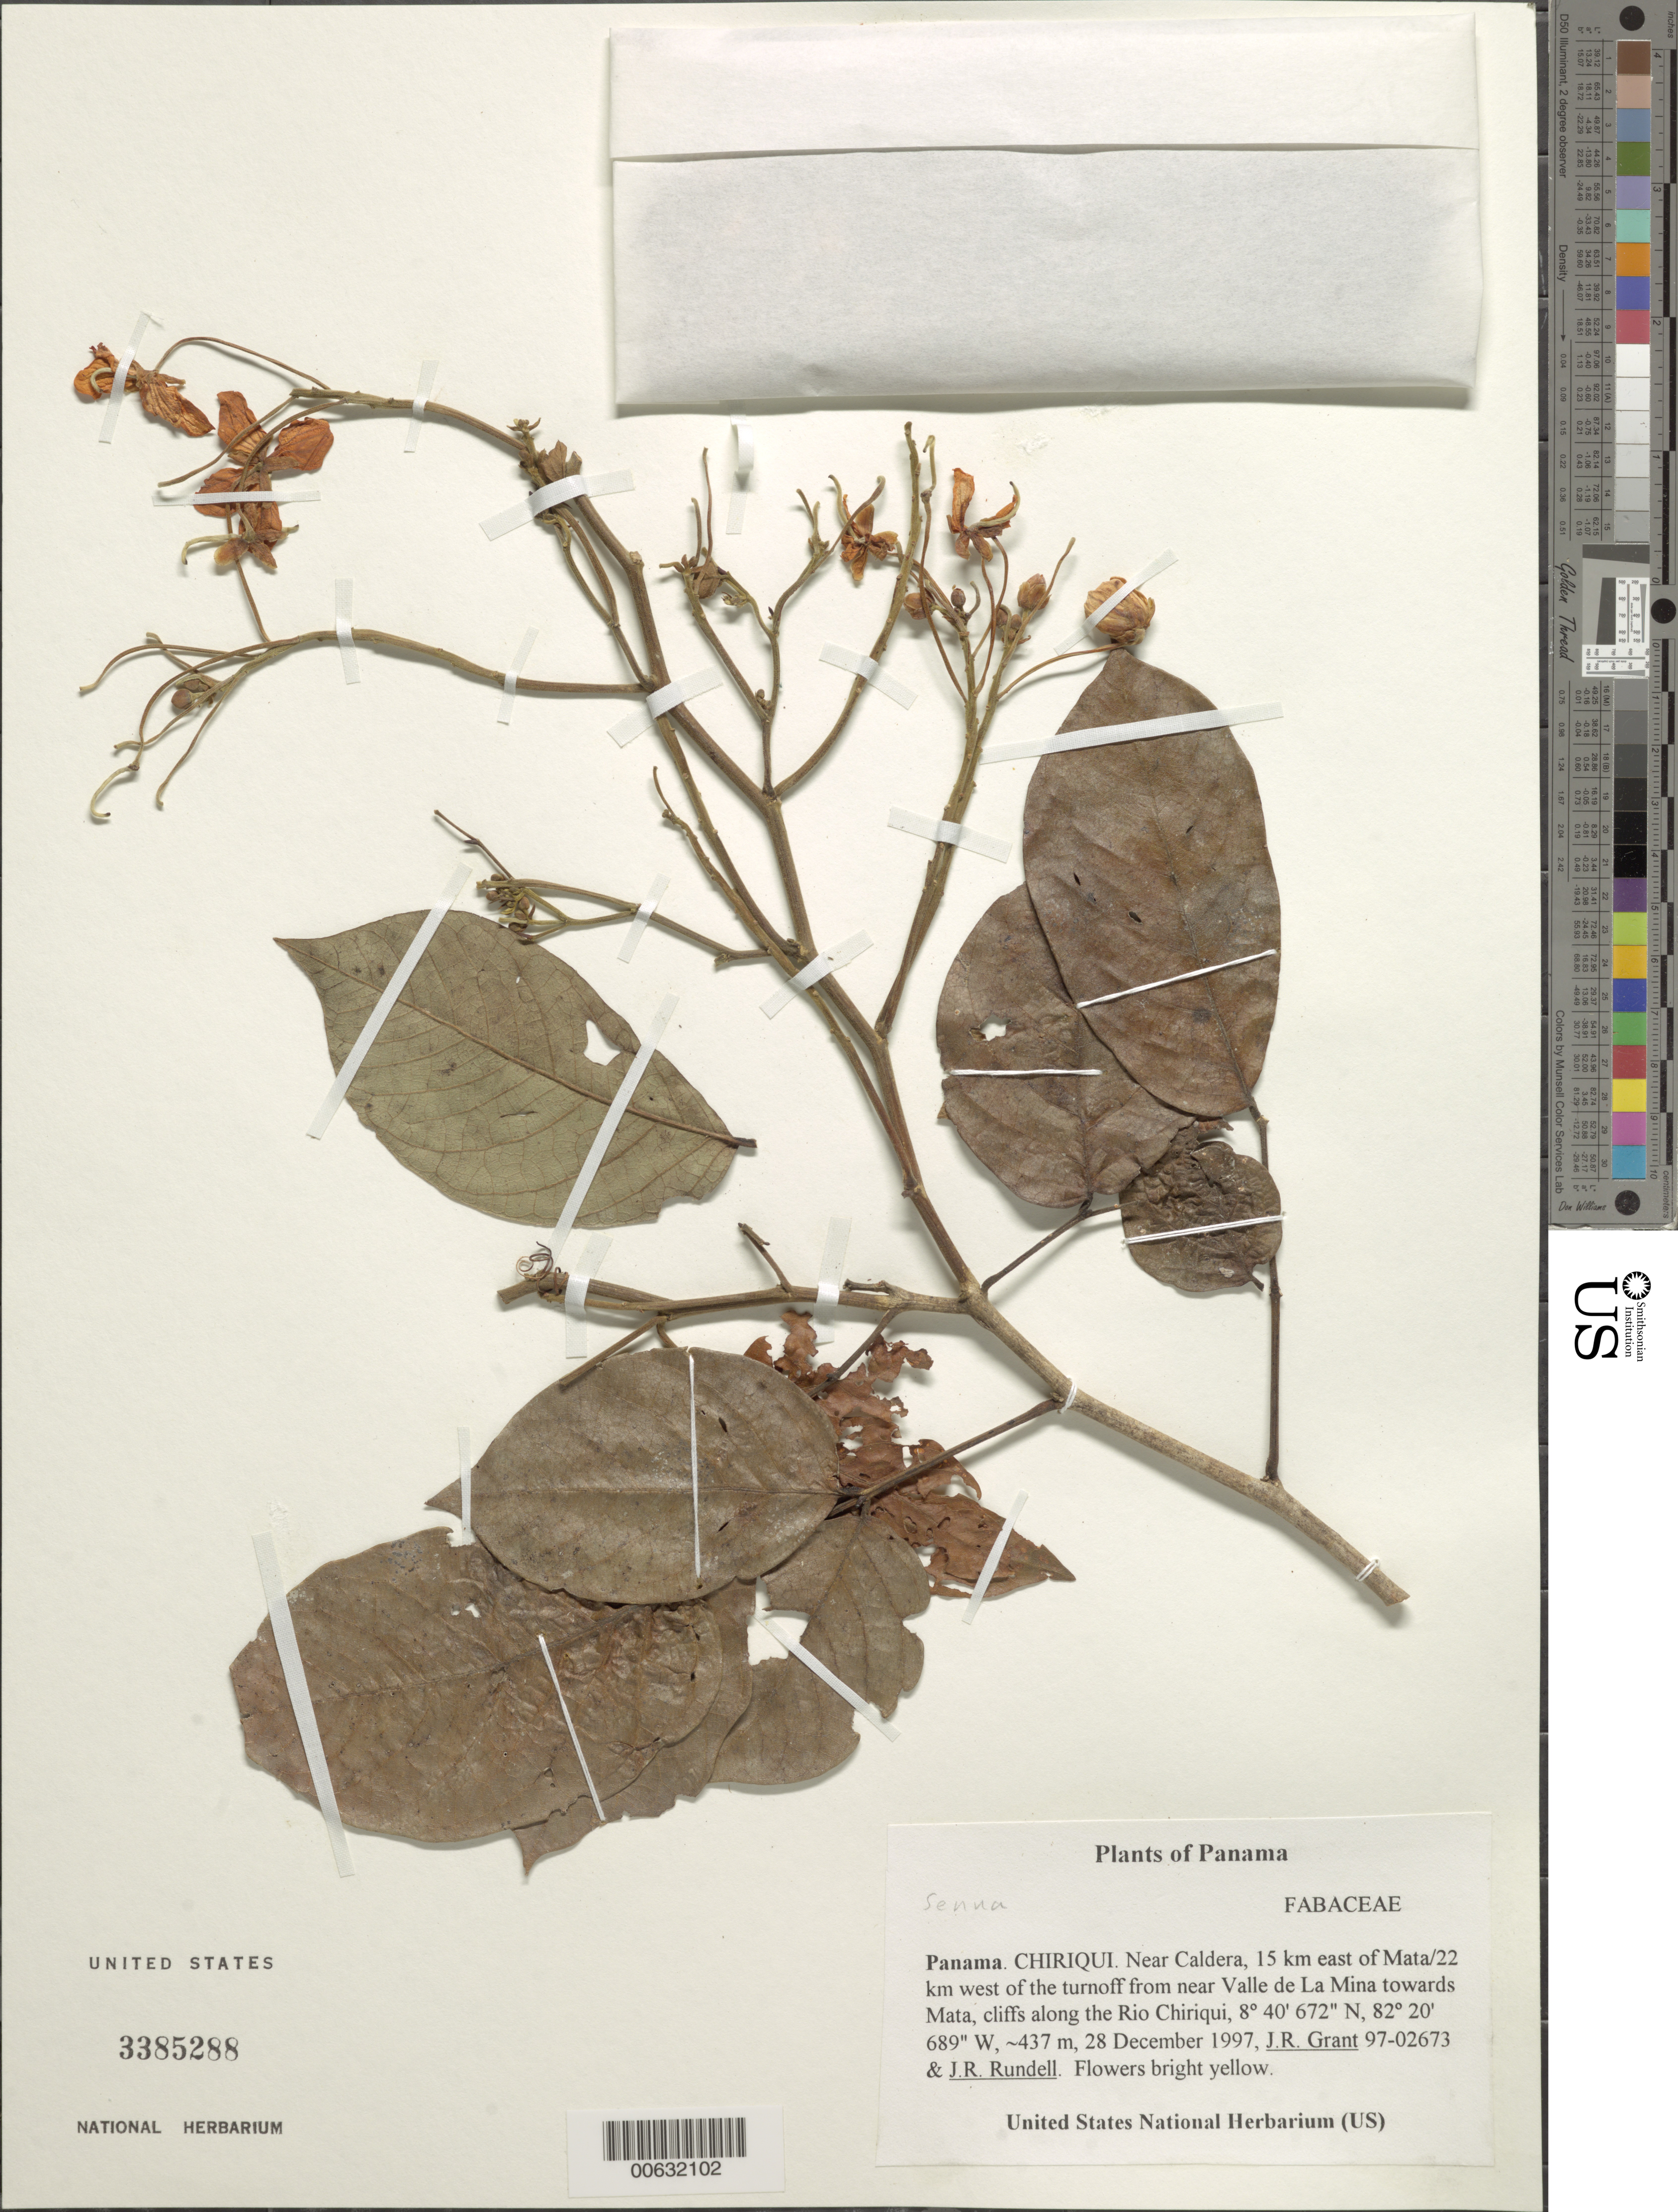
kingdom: Plantae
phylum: Tracheophyta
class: Magnoliopsida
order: Fabales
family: Fabaceae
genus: Senna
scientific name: Senna sp.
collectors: J. R. Grant & J. R. Rundell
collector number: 97-02673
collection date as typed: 28 Dec 1997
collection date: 1997-12-28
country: Panama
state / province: Chiriquí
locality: Near Caldera, E of Mata, near de La Mina toward Mata along the Rio Chiriqui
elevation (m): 437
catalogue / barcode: US 3385288